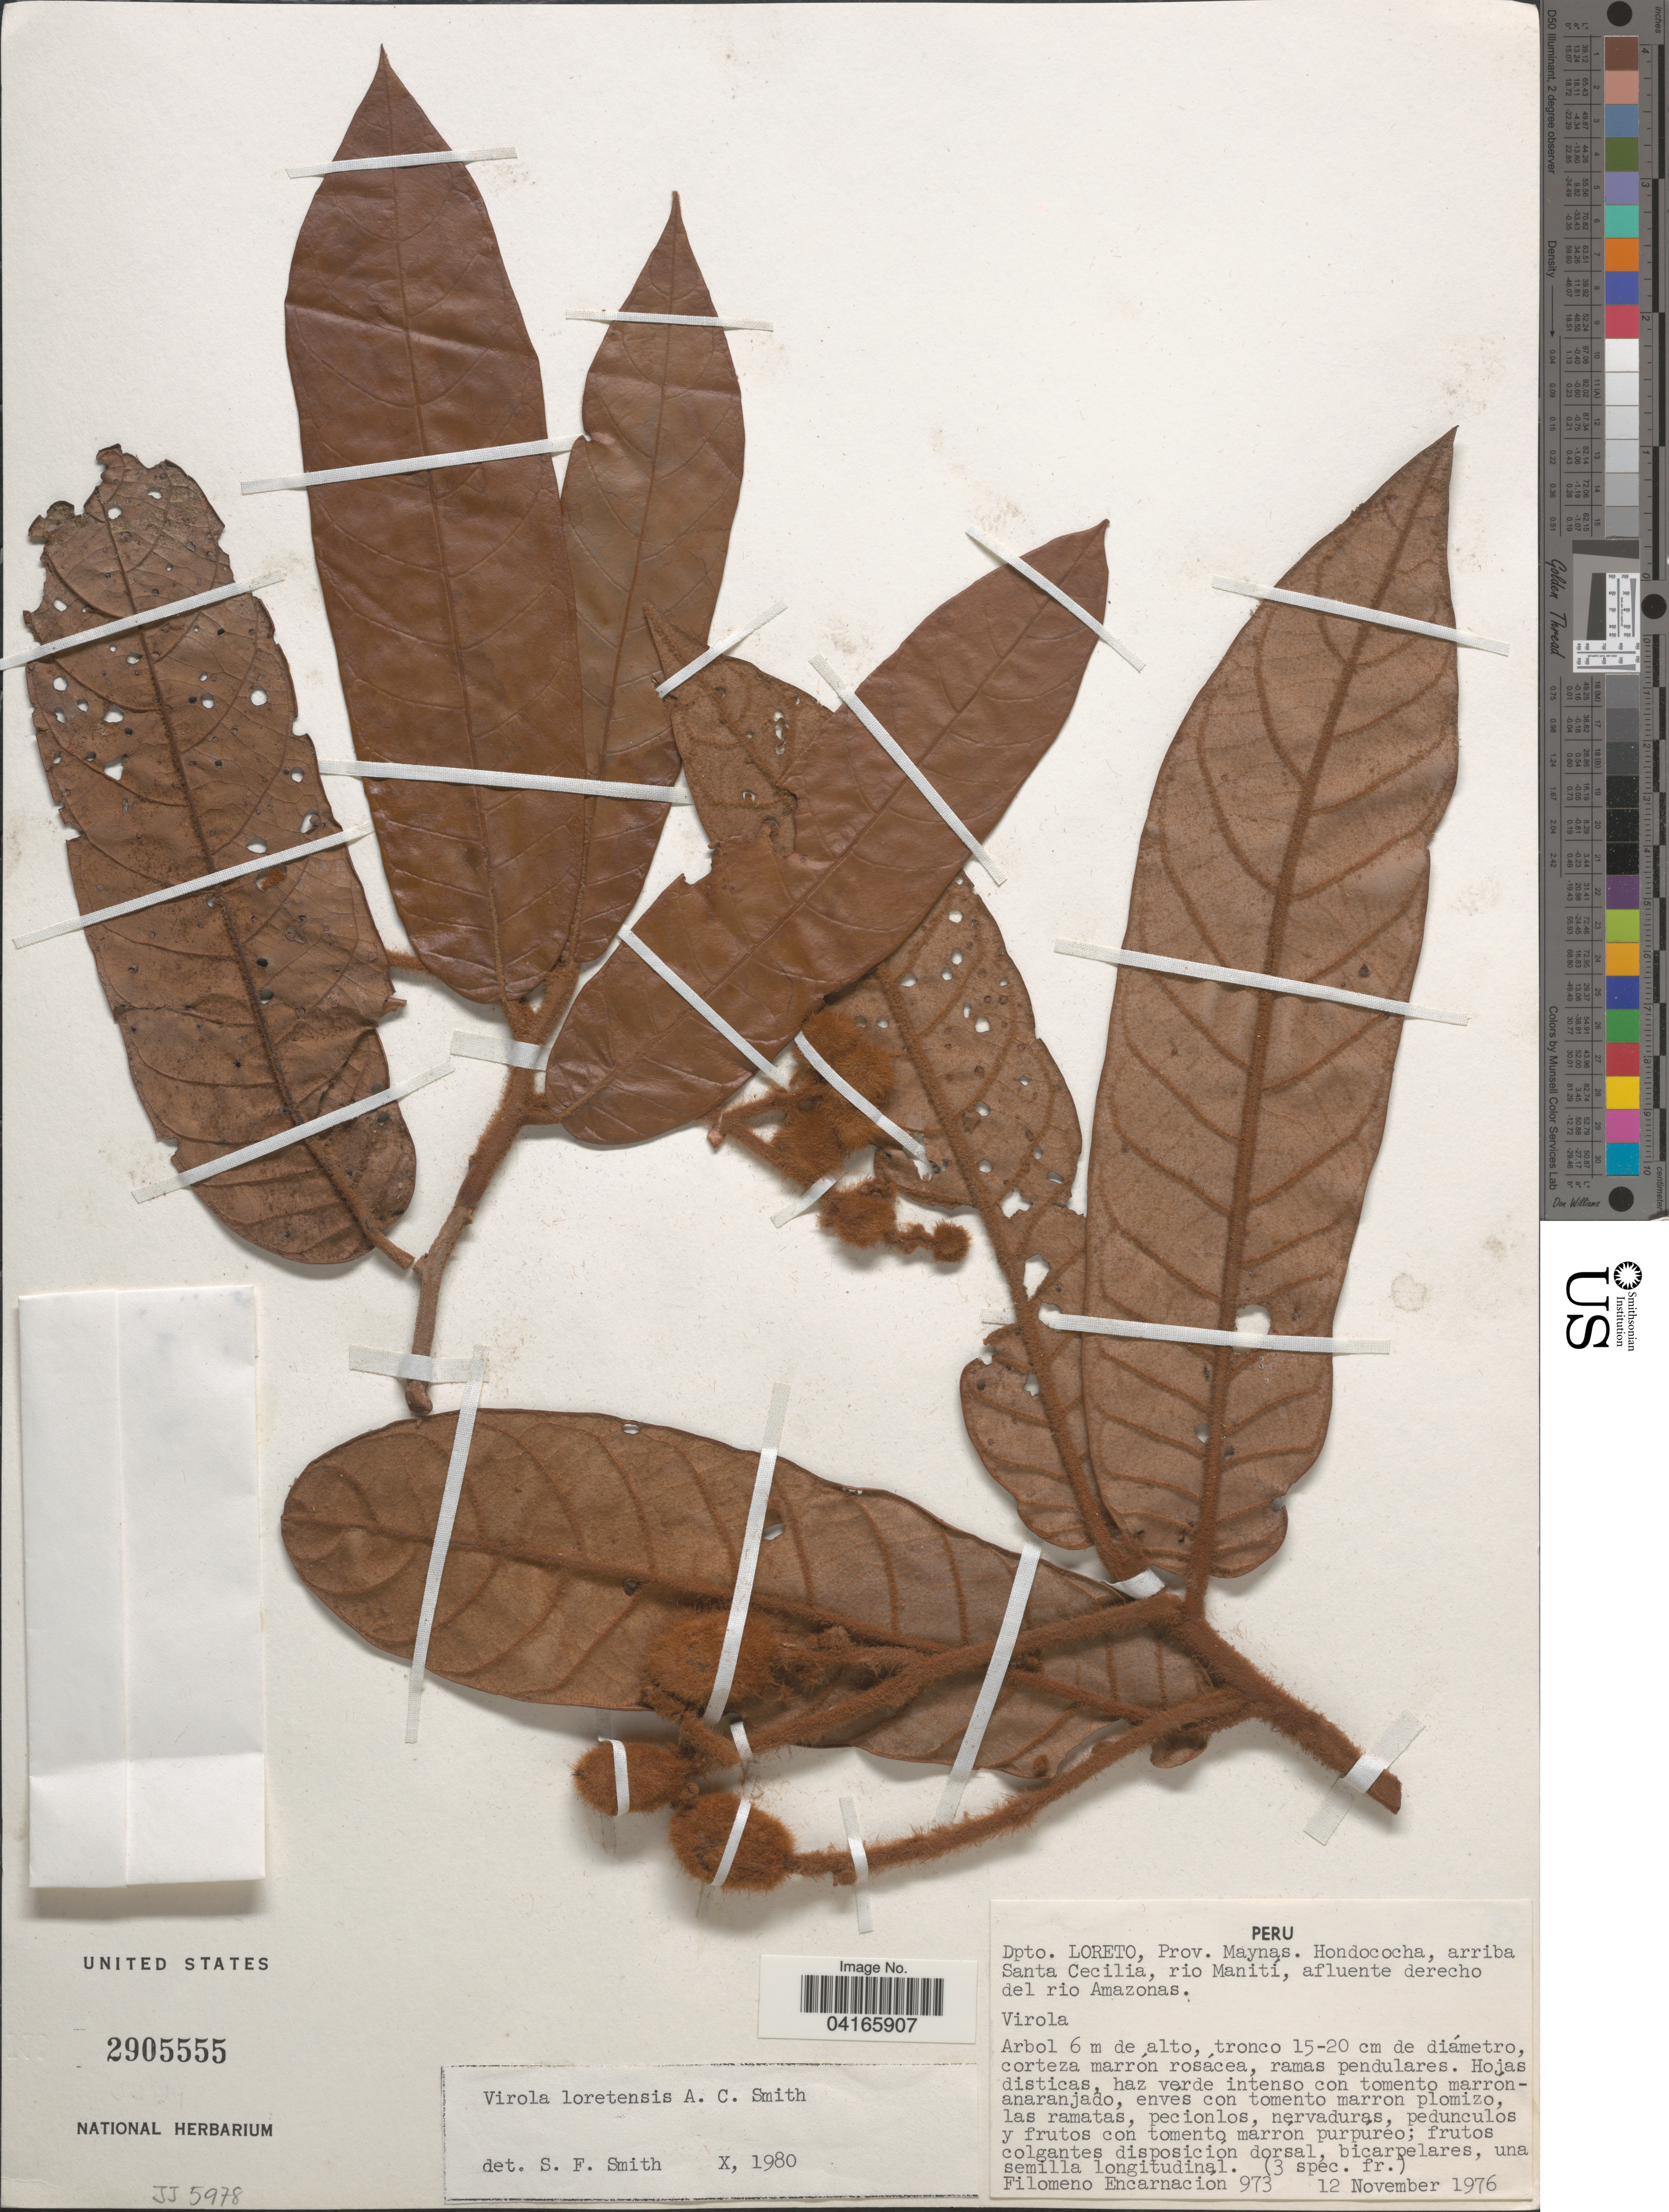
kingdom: Plantae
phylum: Tracheophyta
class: Magnoliopsida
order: Magnoliales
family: Myristicaceae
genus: Virola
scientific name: Virola loretensis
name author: A.C. Sm.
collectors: F. Encarnación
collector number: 973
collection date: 1976-11-12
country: Peru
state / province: Loreto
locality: Dpto. Loreto, Prov. Maynas. Hondococha, arriba Santa Cecilia, rio Manití, afluente derecho del rio Amazonas.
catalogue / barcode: US 2905555